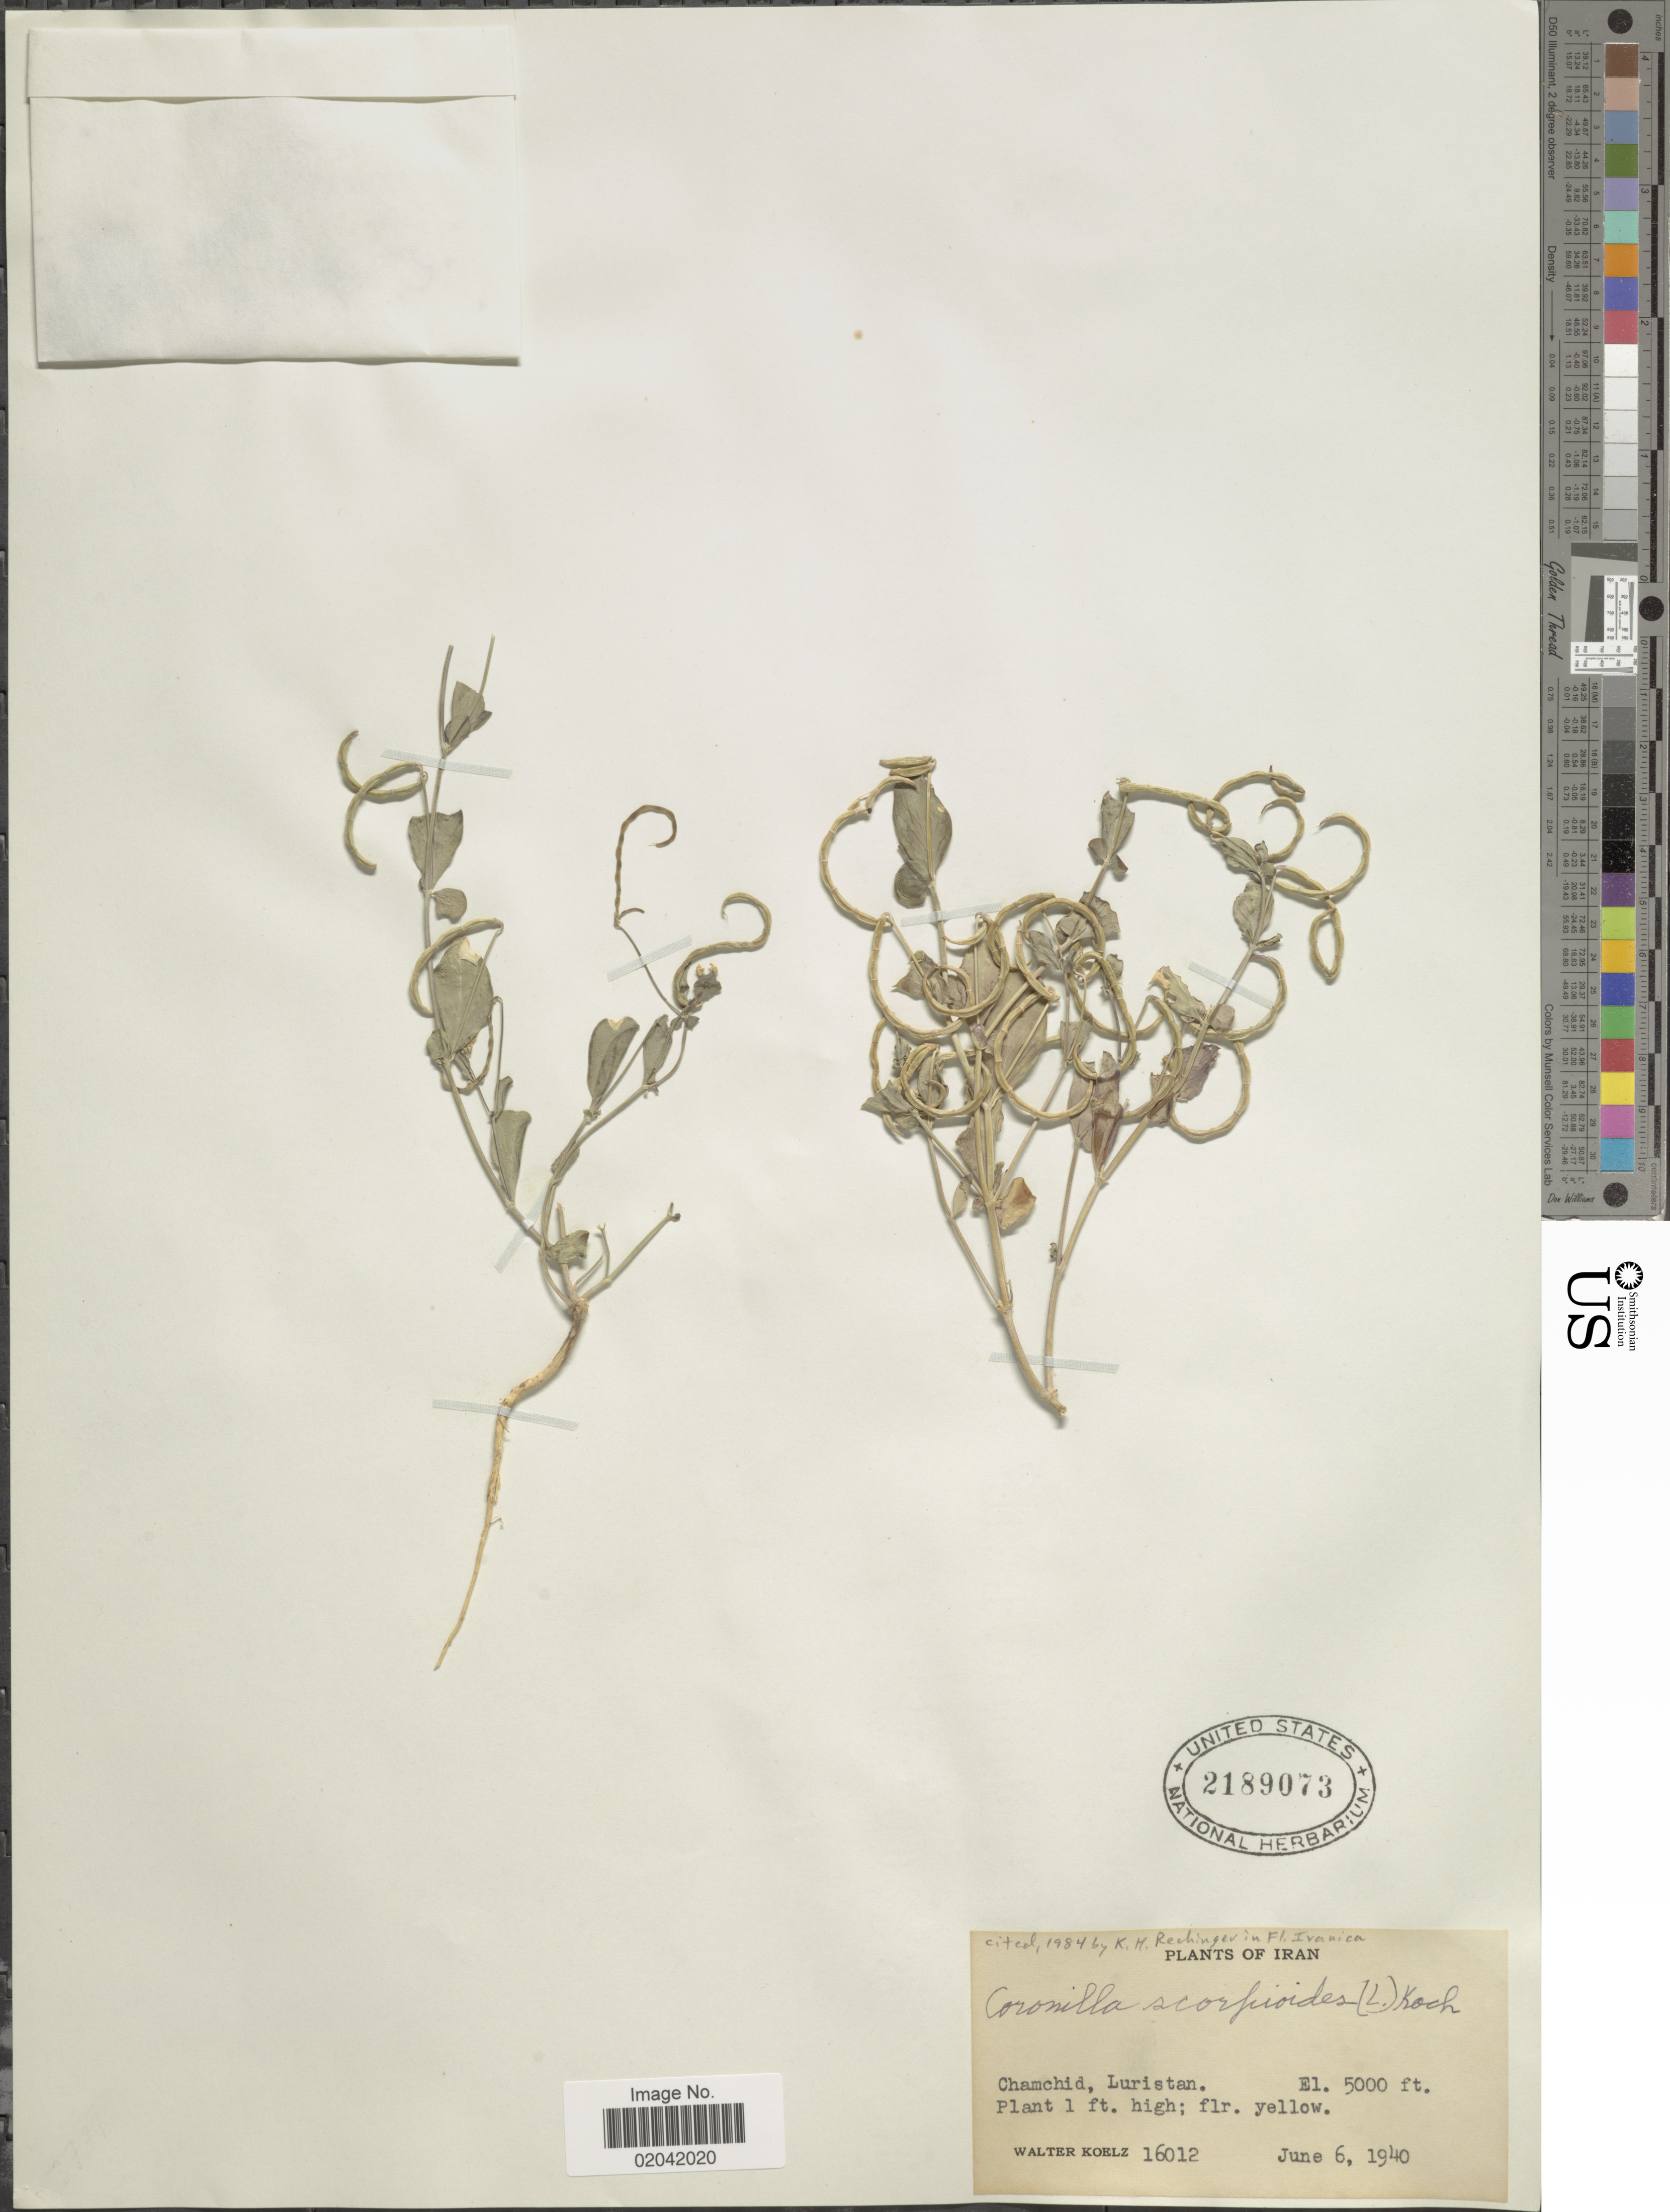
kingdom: Plantae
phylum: Tracheophyta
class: Magnoliopsida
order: Fabales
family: Fabaceae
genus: Coronilla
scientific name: Coronilla scorpioides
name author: K. Koch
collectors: W. N. Koelz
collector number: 16012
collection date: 1940-06-06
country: Iran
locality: Chamchid, Luristan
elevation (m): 1524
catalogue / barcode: US 2189073